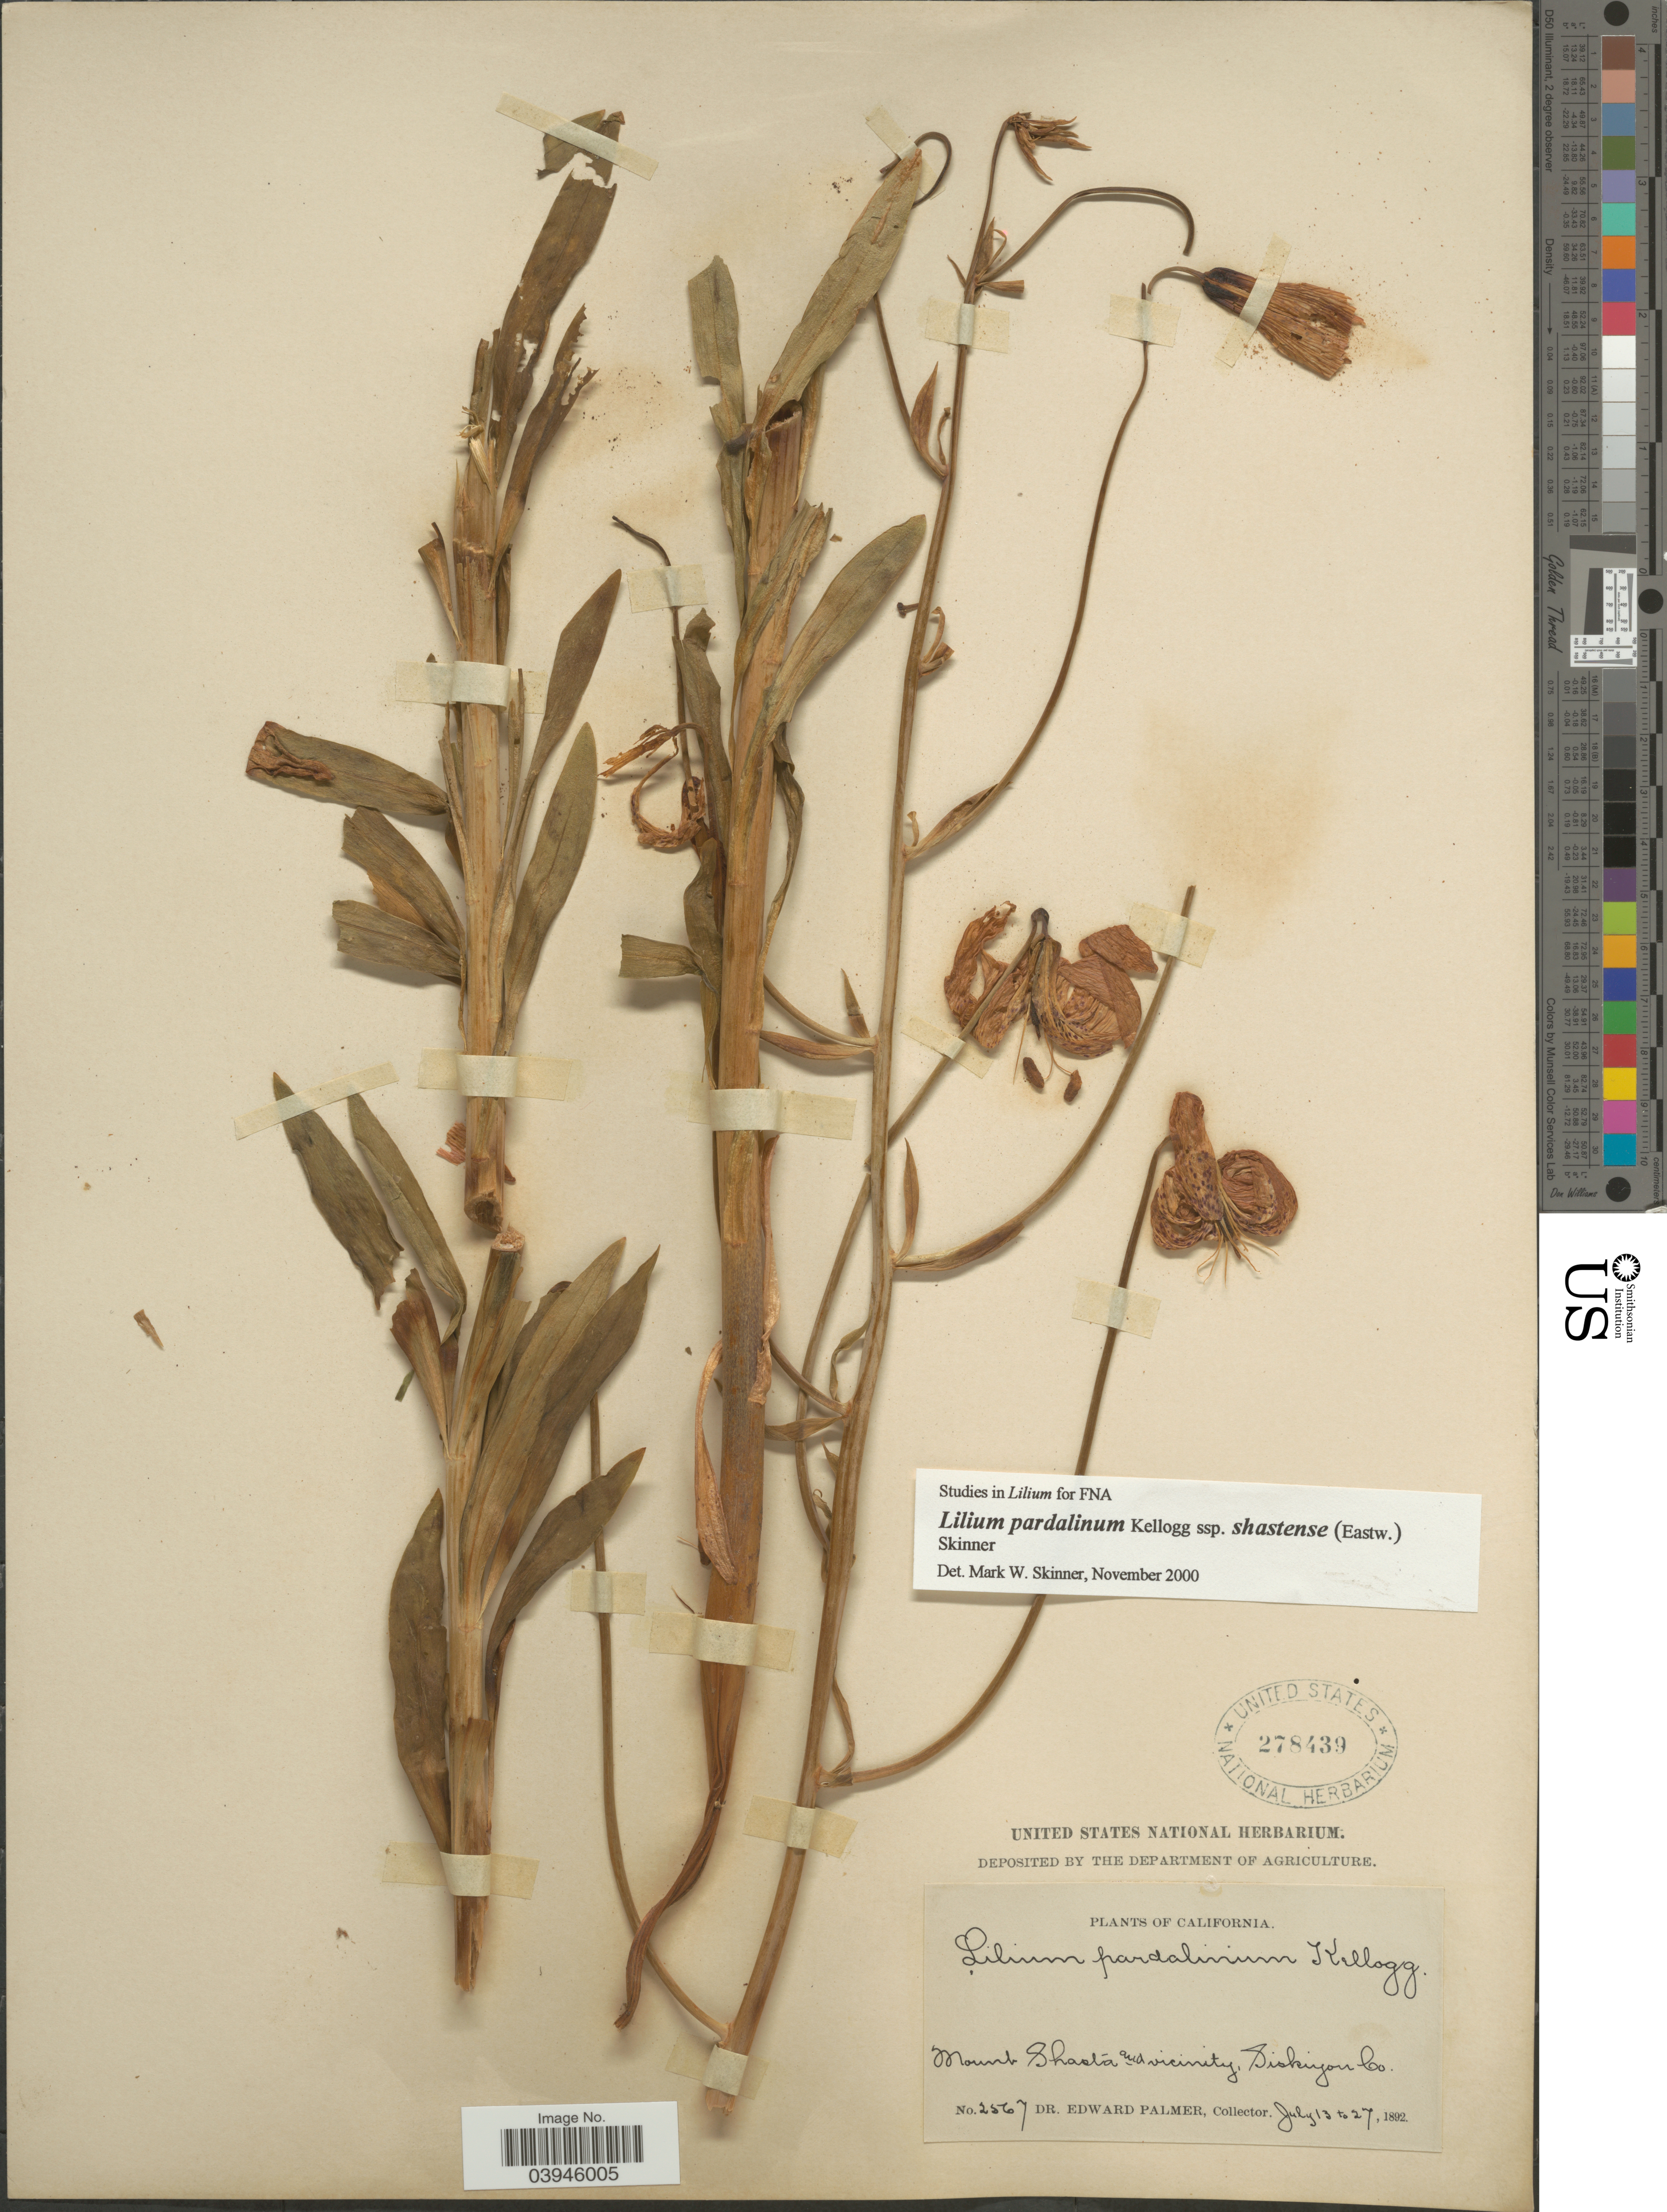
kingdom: Plantae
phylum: Tracheophyta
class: Liliopsida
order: Liliales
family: Liliaceae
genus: Lilium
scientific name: Lilium nevadense var. shastense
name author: Eastw.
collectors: E. Palmer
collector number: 2567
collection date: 1892-07-13/1892-07-27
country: United States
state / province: California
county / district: Siskiyou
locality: Mount Shasta and vicinity, Siskiyou Co.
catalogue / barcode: US 278439